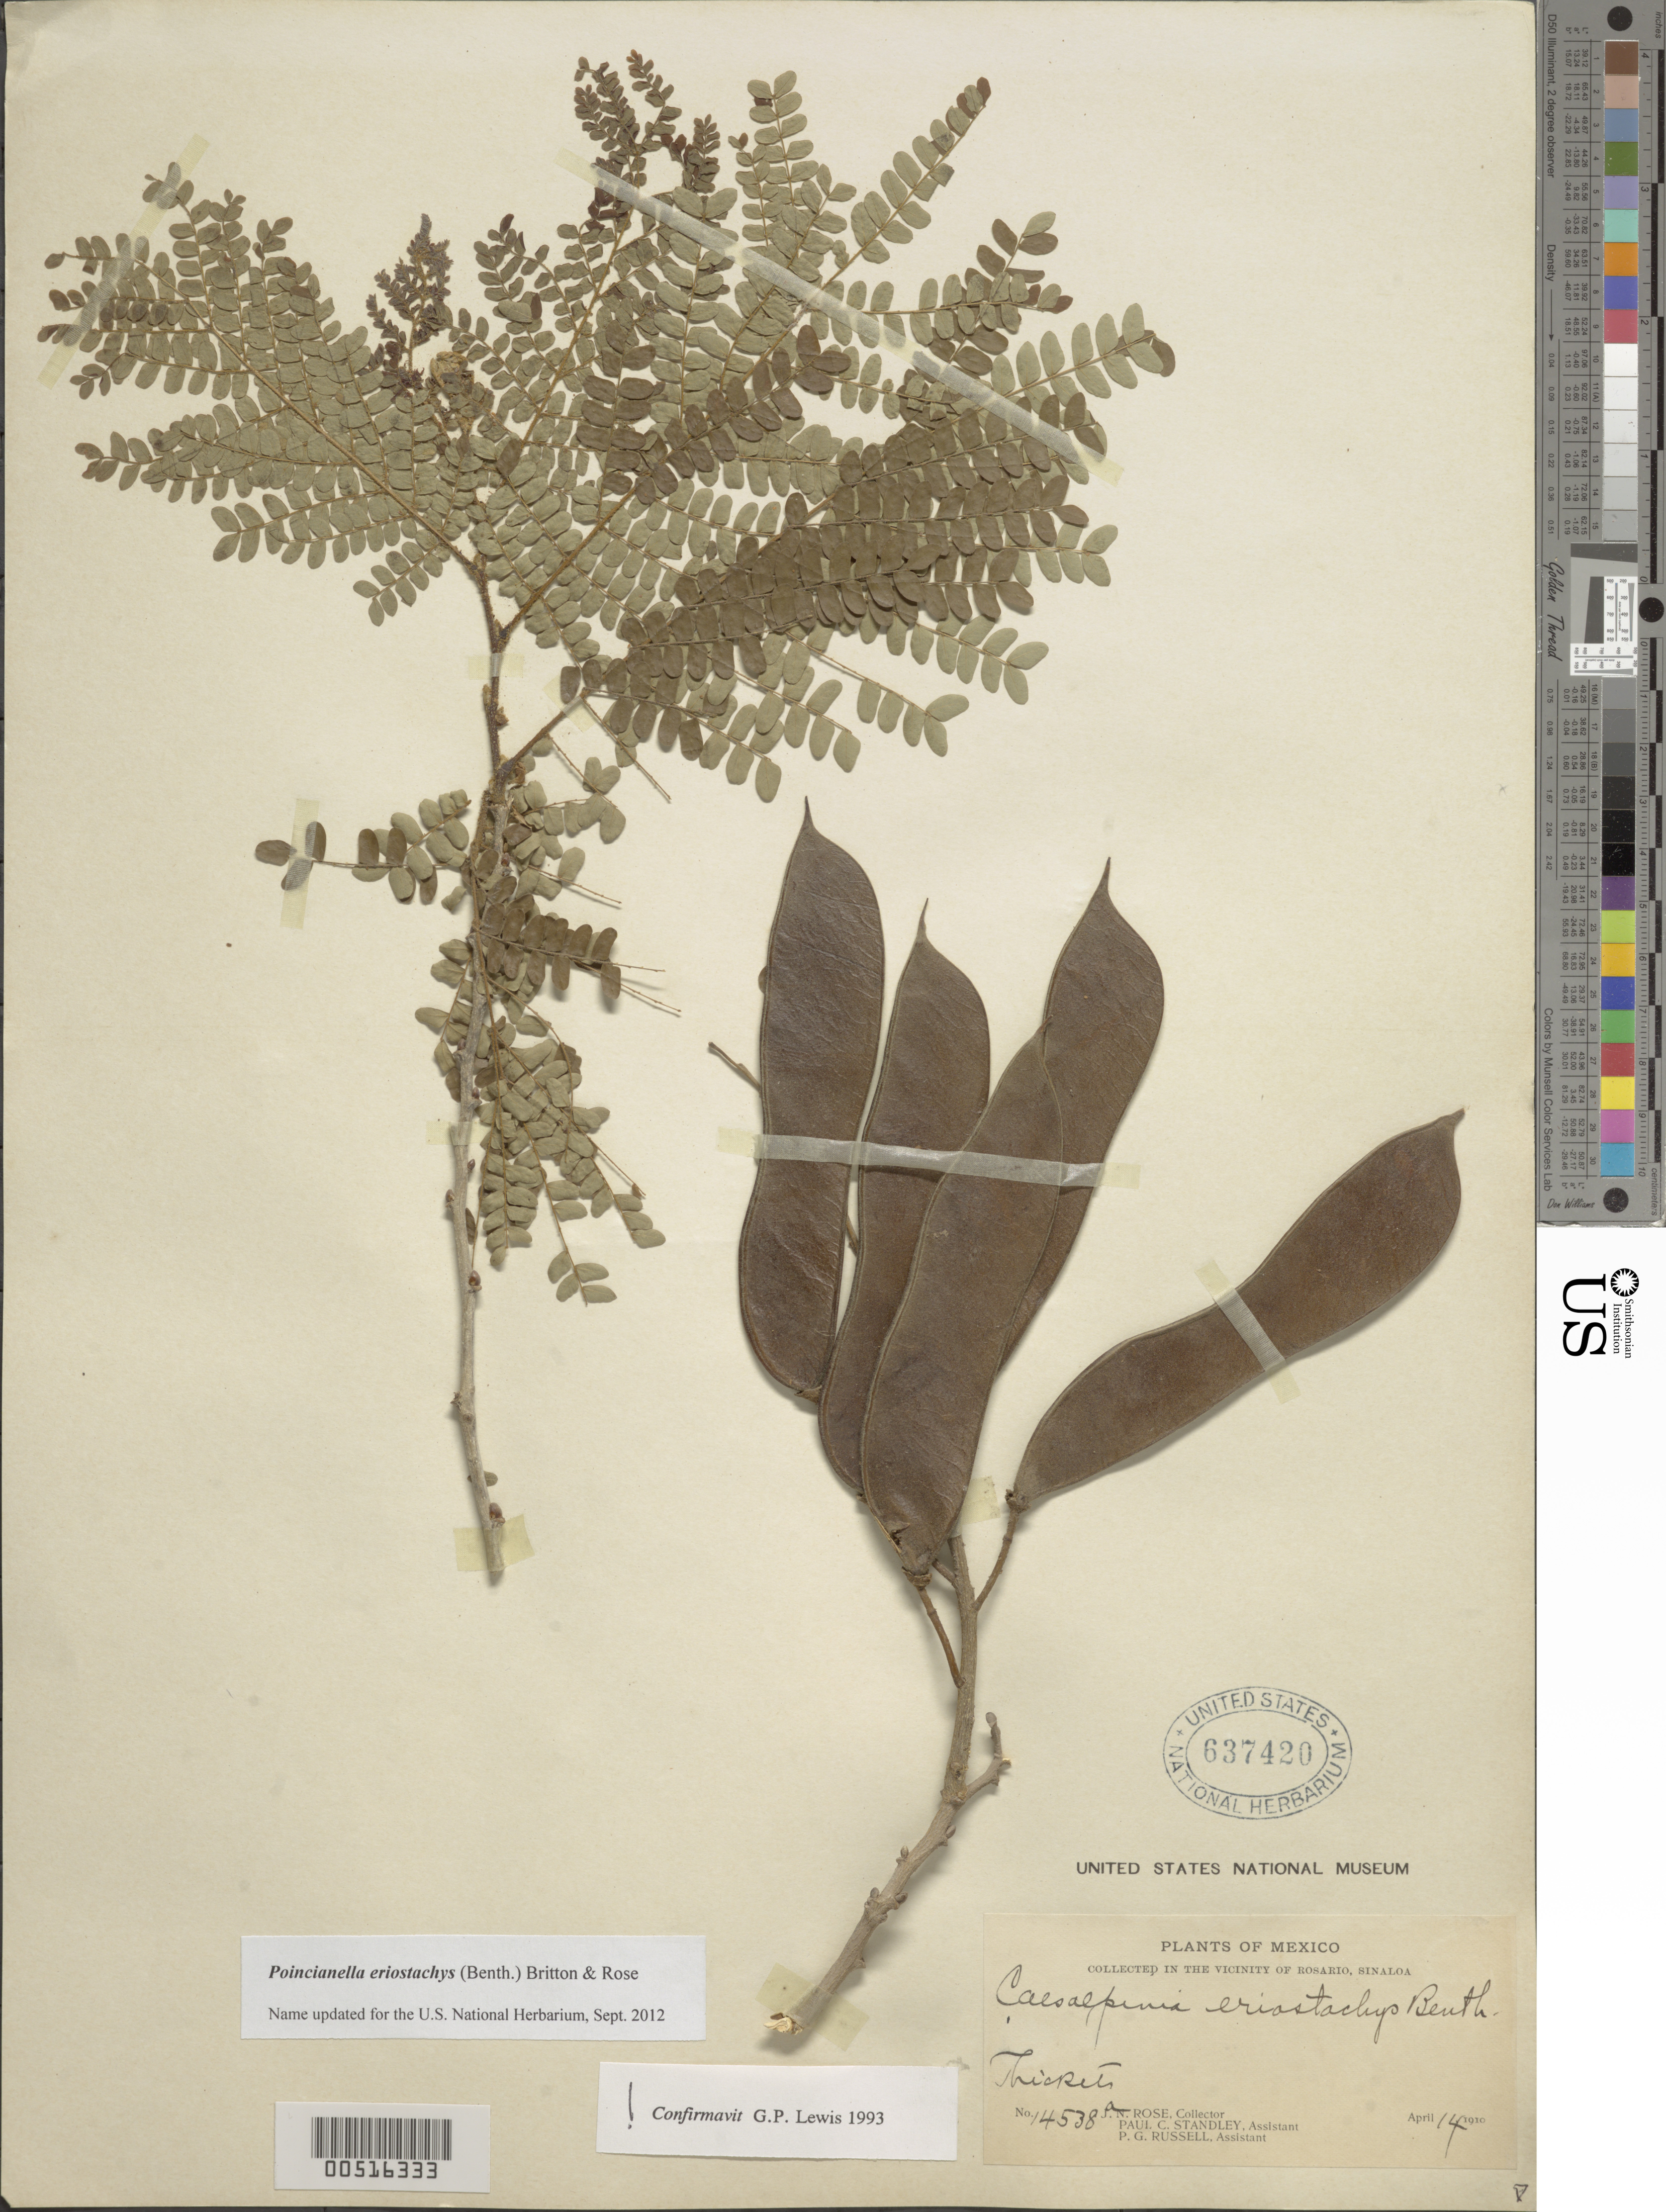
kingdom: Plantae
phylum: Tracheophyta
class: Magnoliopsida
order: Fabales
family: Fabaceae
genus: Cenostigma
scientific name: Cenostigma eriostachys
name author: (Benth.) Gagnon & G.P. Lewis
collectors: J. N. Rose, P. C. Standley & P. G. Russell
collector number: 14538a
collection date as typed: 14 Apr 1910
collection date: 1910-04-14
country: Mexico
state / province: Sinaloa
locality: Rosario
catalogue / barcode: US 637420